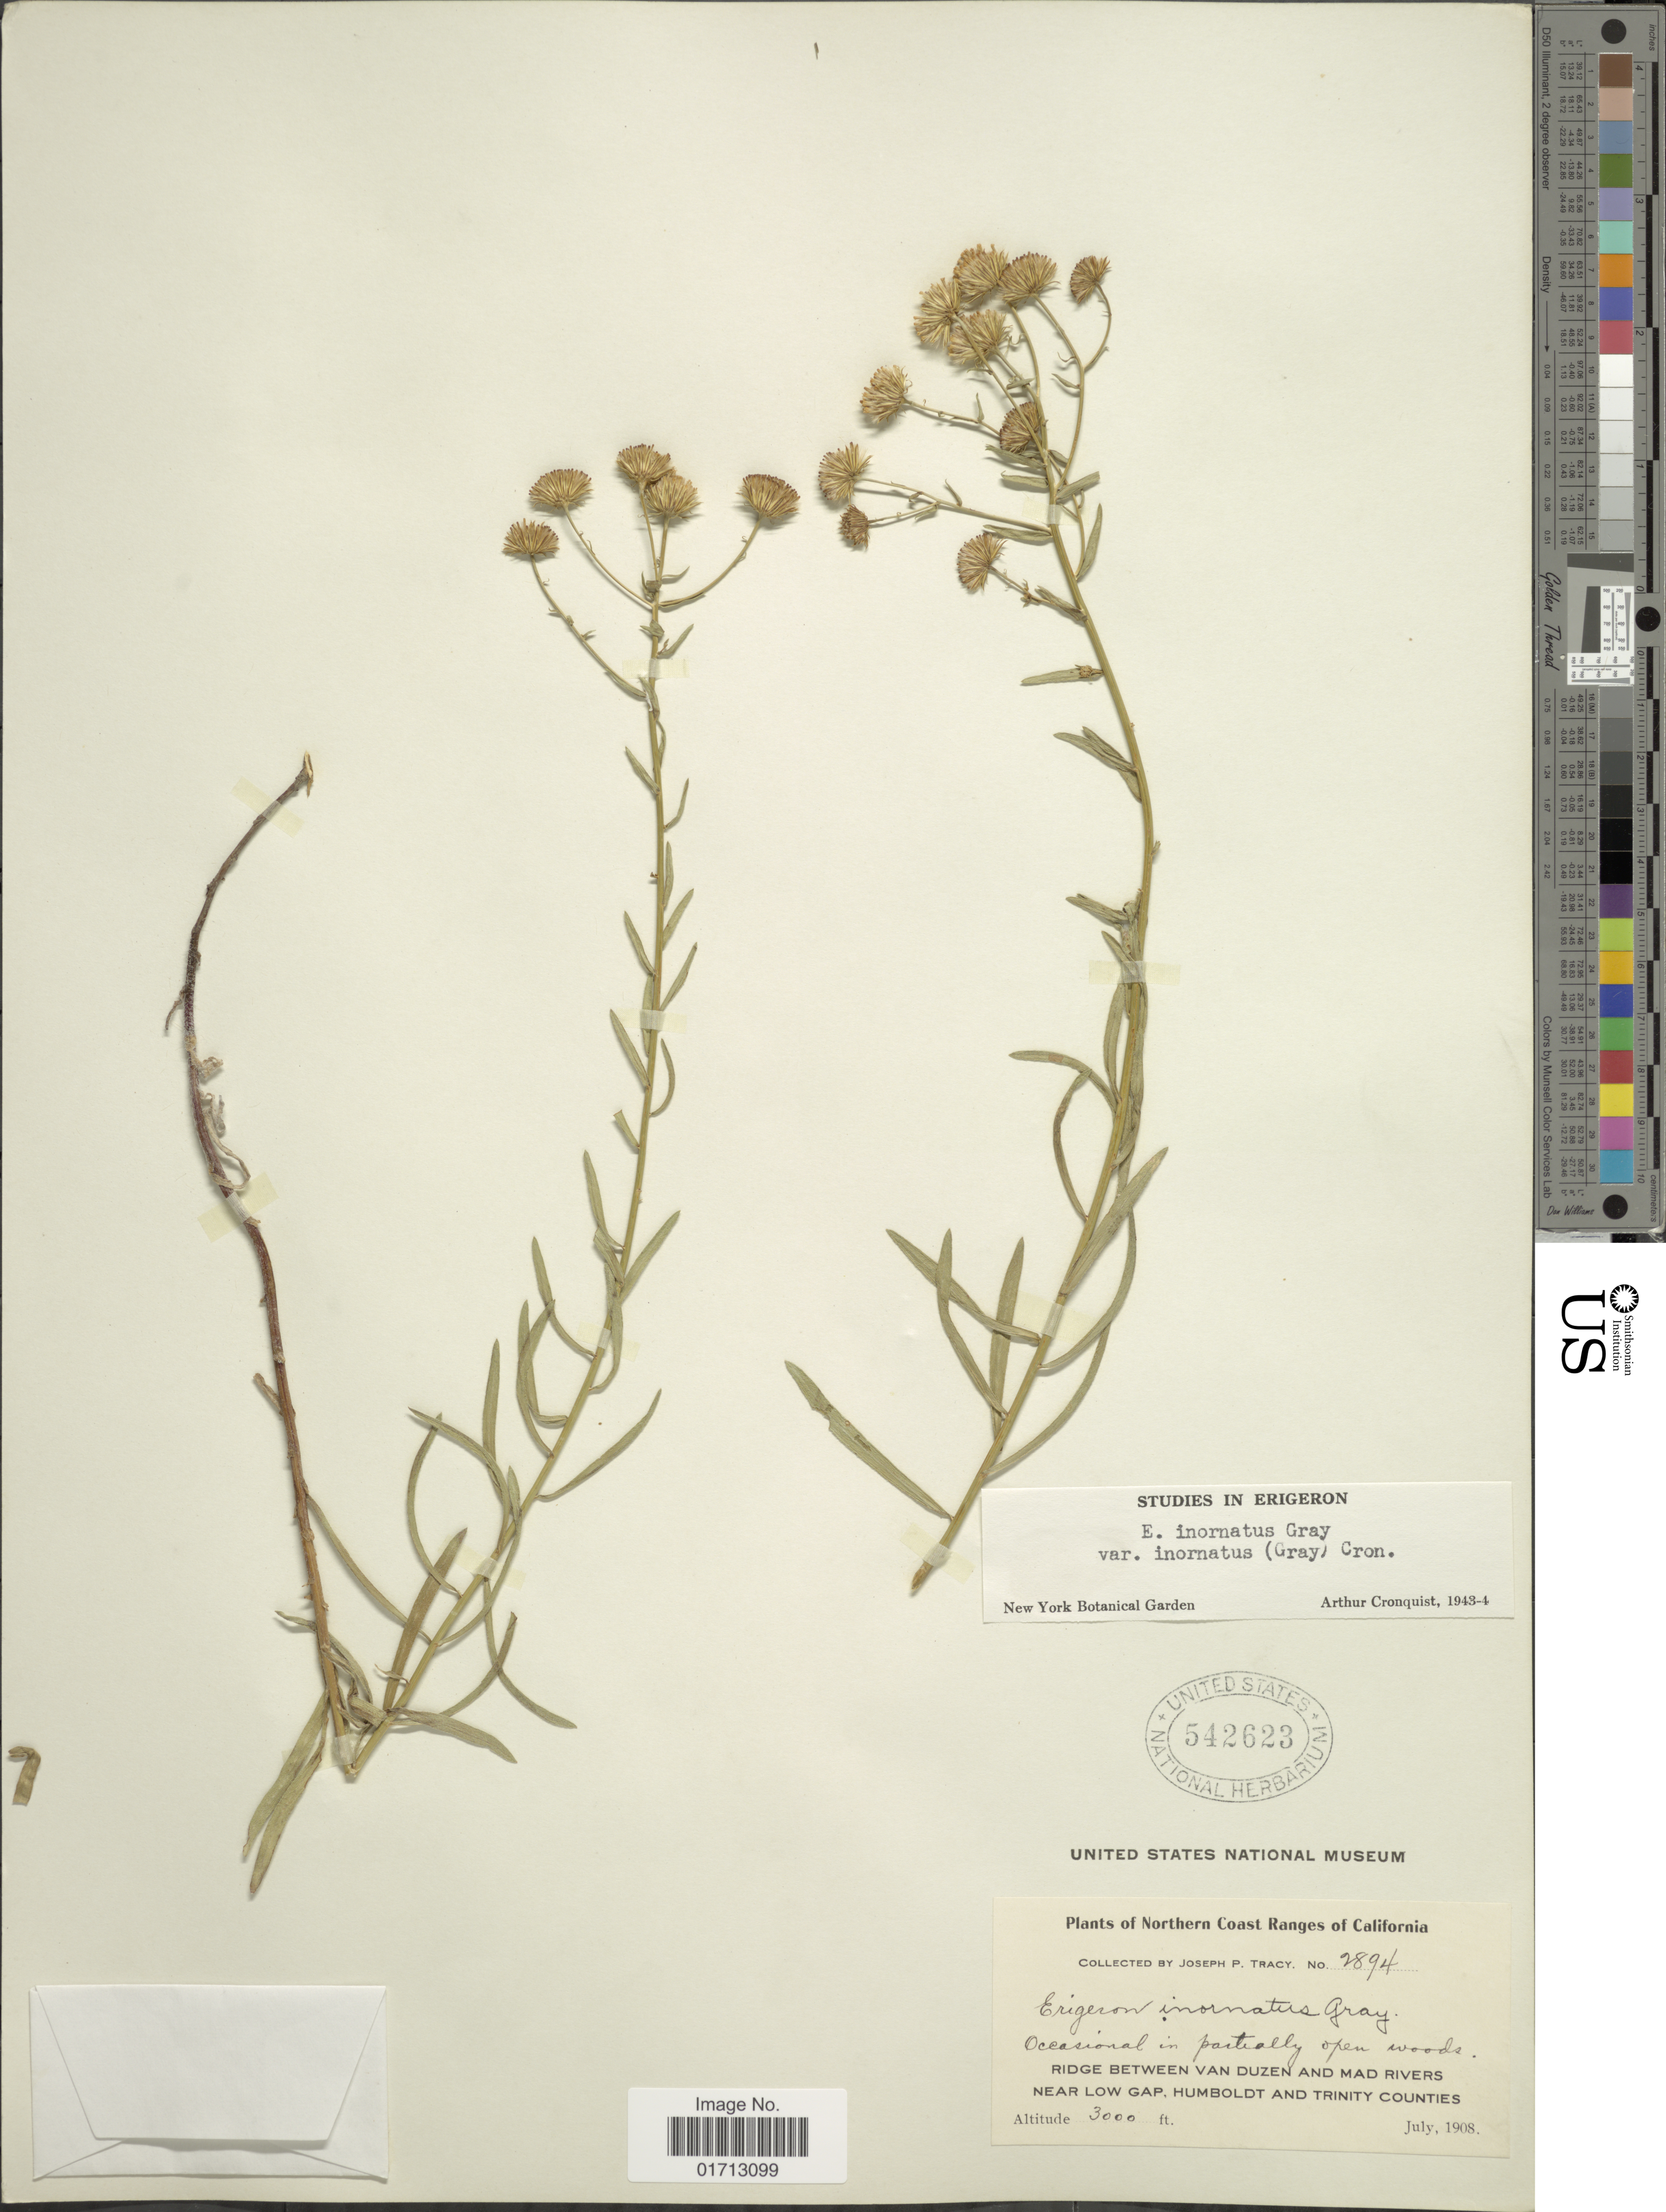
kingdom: Plantae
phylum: Tracheophyta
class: Magnoliopsida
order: Asterales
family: Asteraceae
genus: Erigeron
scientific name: Erigeron inornatus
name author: (A. Gray) A. Gray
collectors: J. Tracy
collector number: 2894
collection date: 1908-07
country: United States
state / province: California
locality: Northern Coast Ranges, ridge between van Duzen and Mad Rivers near Low Gap, Humboldt and Trbity Counties.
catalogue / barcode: US 542623